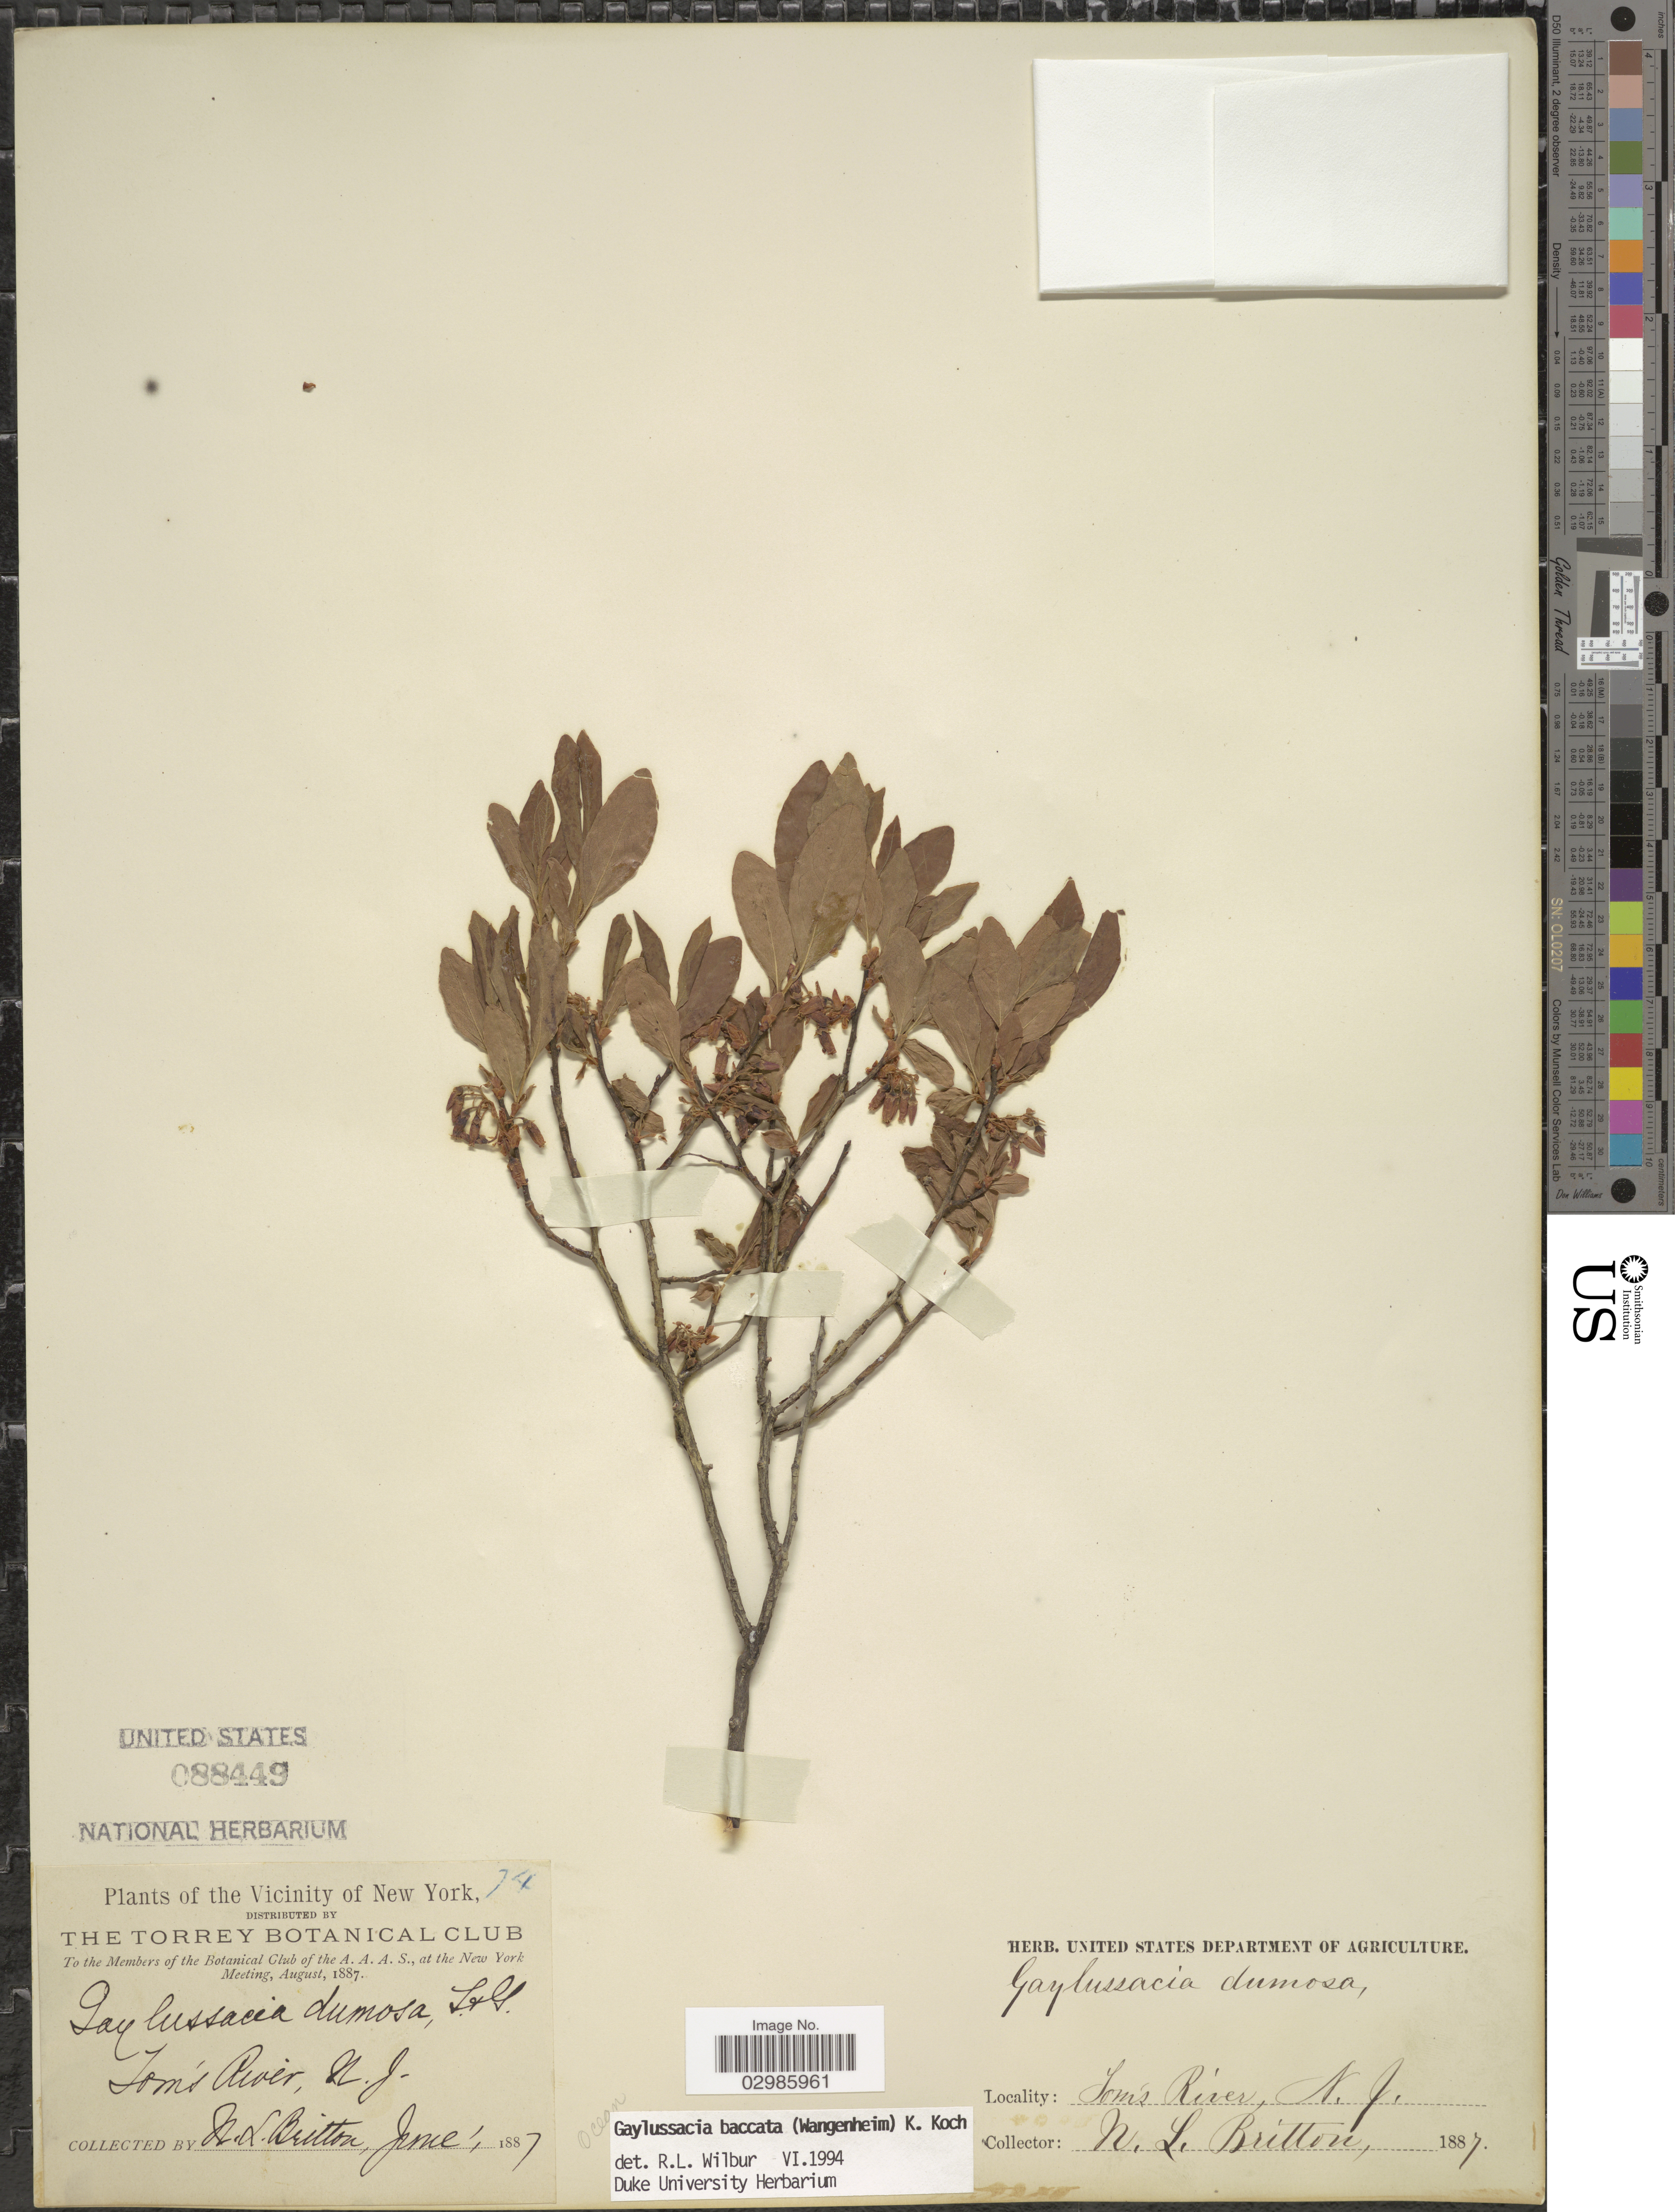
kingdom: Plantae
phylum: Tracheophyta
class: Magnoliopsida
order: Ericales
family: Ericaceae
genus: Gaylussacia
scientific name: Gaylussacia baccata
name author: (Wangenh.) K. Koch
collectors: N. Britton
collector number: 74?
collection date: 1887-06-01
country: United States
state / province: New Jersey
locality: Vicinity of New York. Tom's River. Ocean.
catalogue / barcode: US 88449